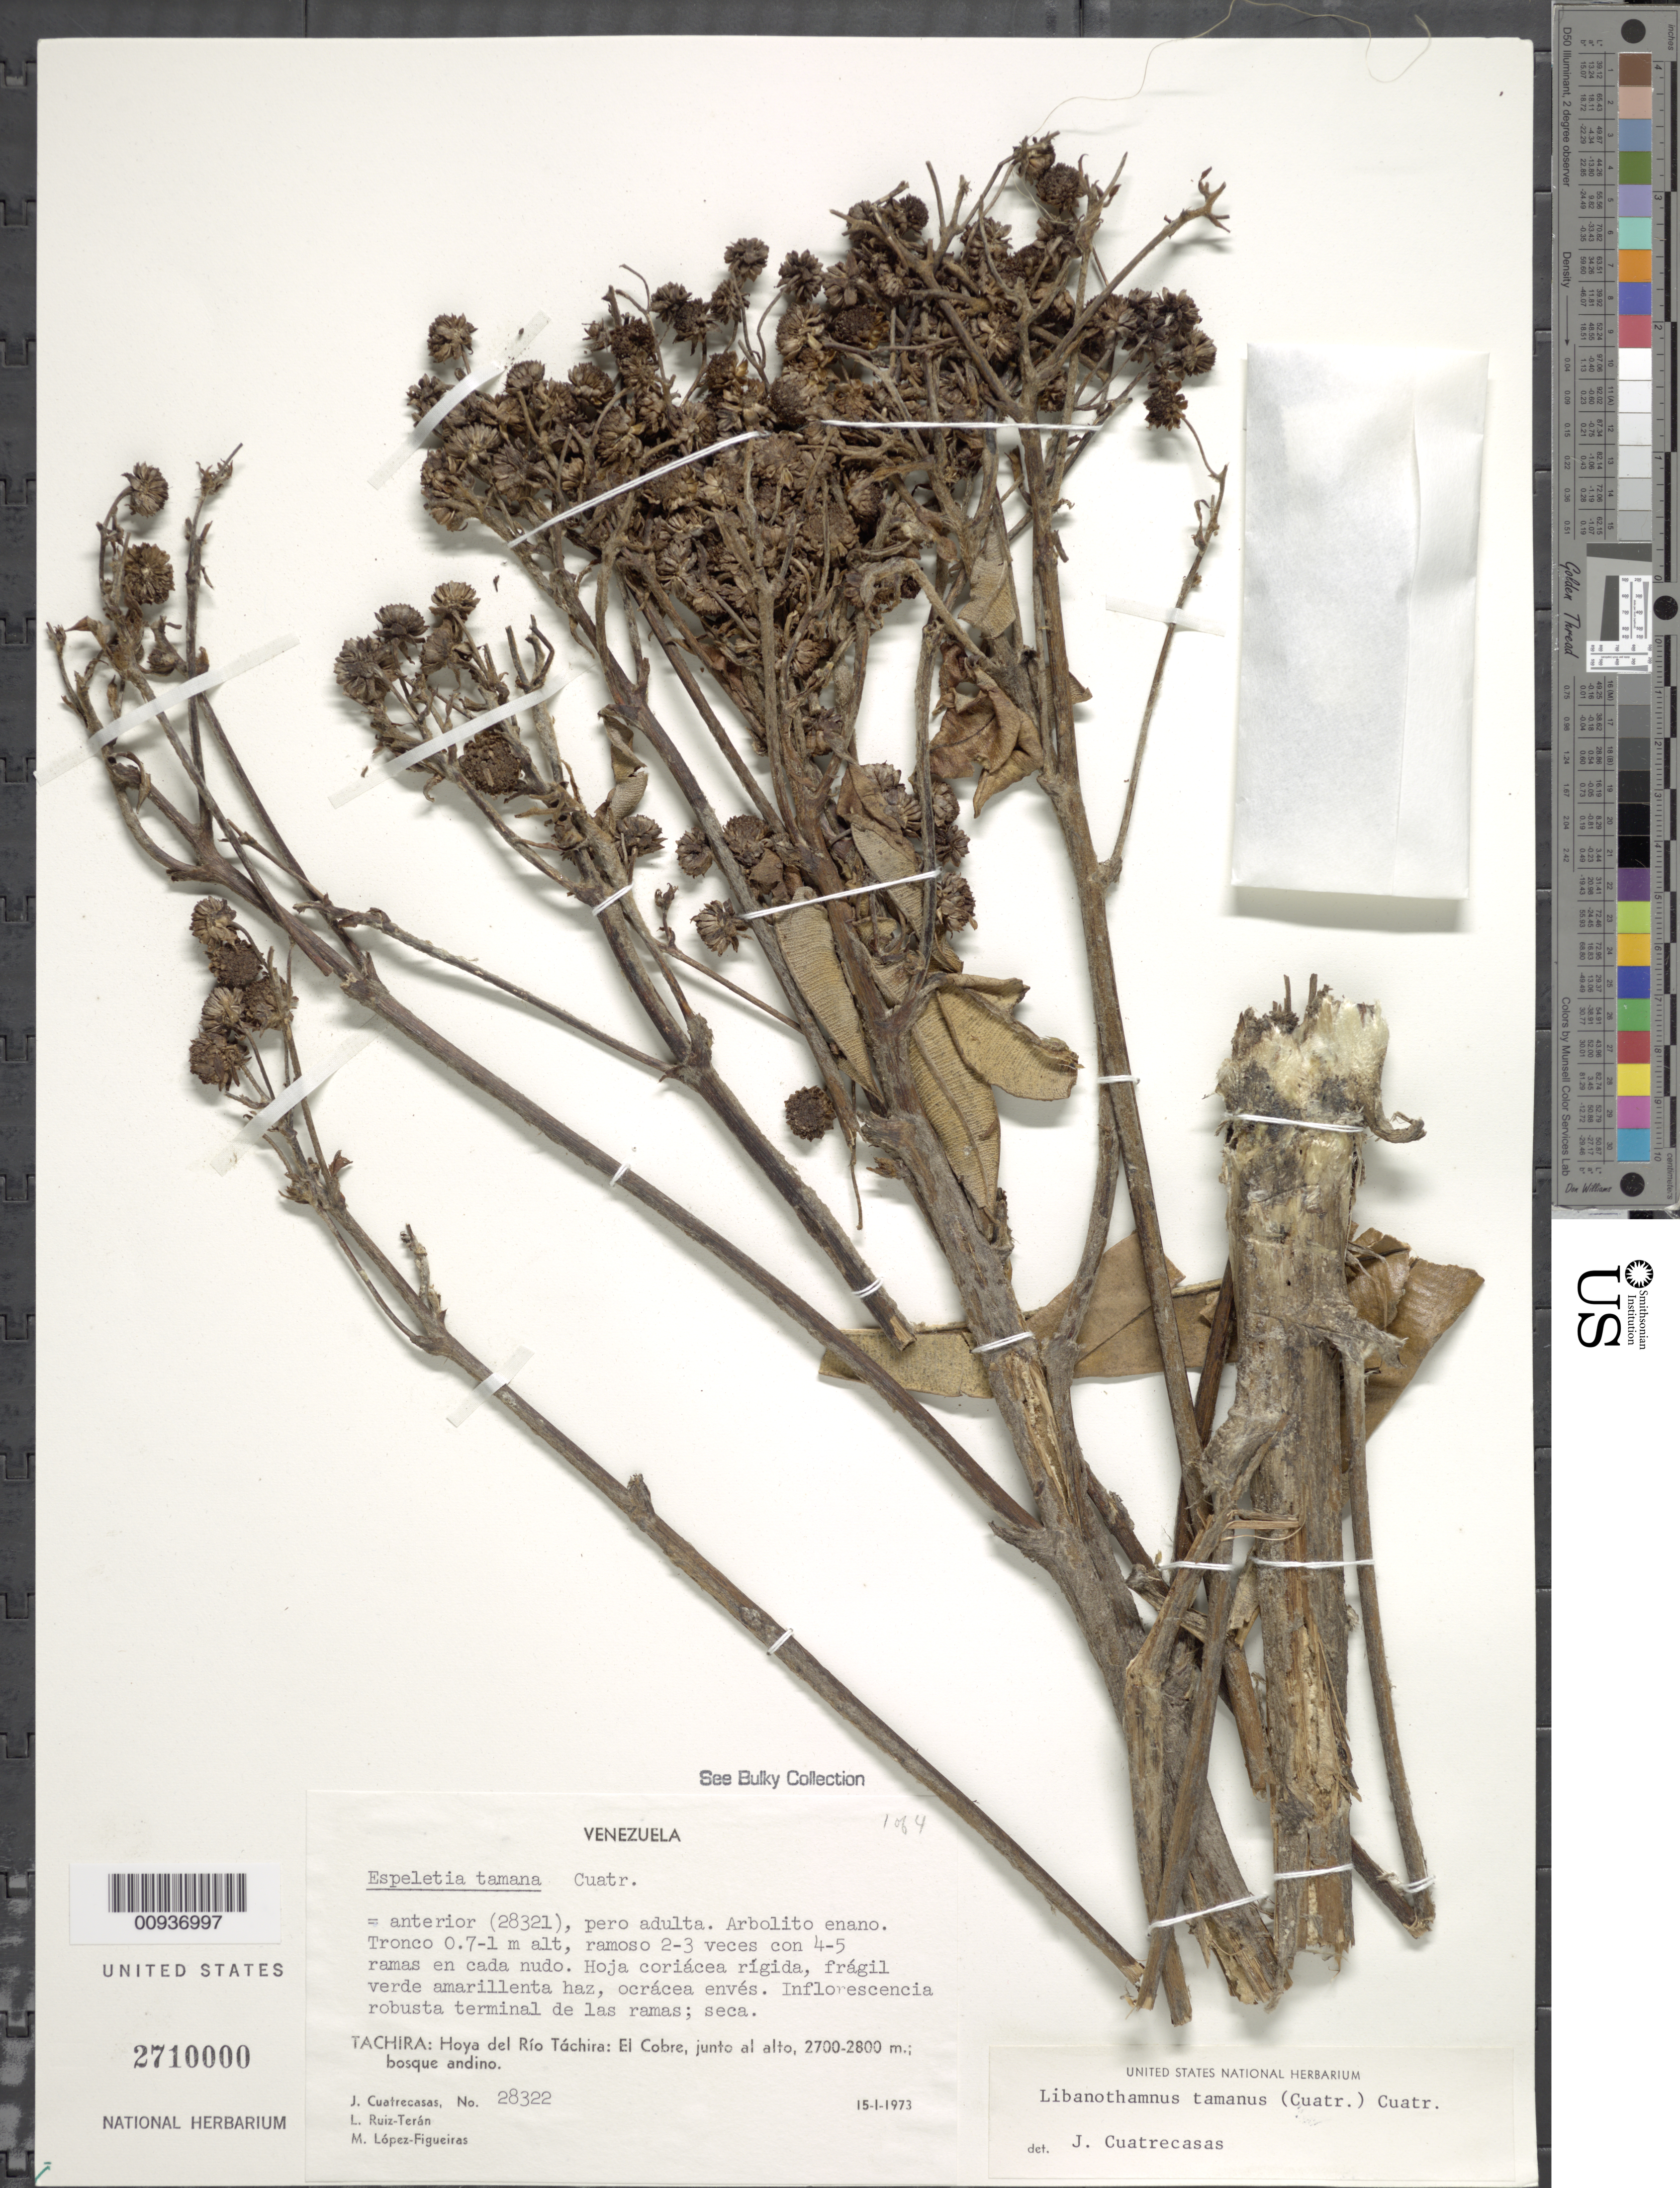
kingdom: Plantae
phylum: Tracheophyta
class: Magnoliopsida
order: Asterales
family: Asteraceae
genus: Libanothamnus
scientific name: Libanothamnus tamanus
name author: (Cuatrec.) Cuatrec.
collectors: J. Cuatrecasas, L. E. Ruíz-Terán & M. López Figueiras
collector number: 28322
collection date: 1973-01-15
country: Venezuela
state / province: Tachira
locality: Hoya del Rio Tachira, El Cobre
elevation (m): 2700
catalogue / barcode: US 2710000